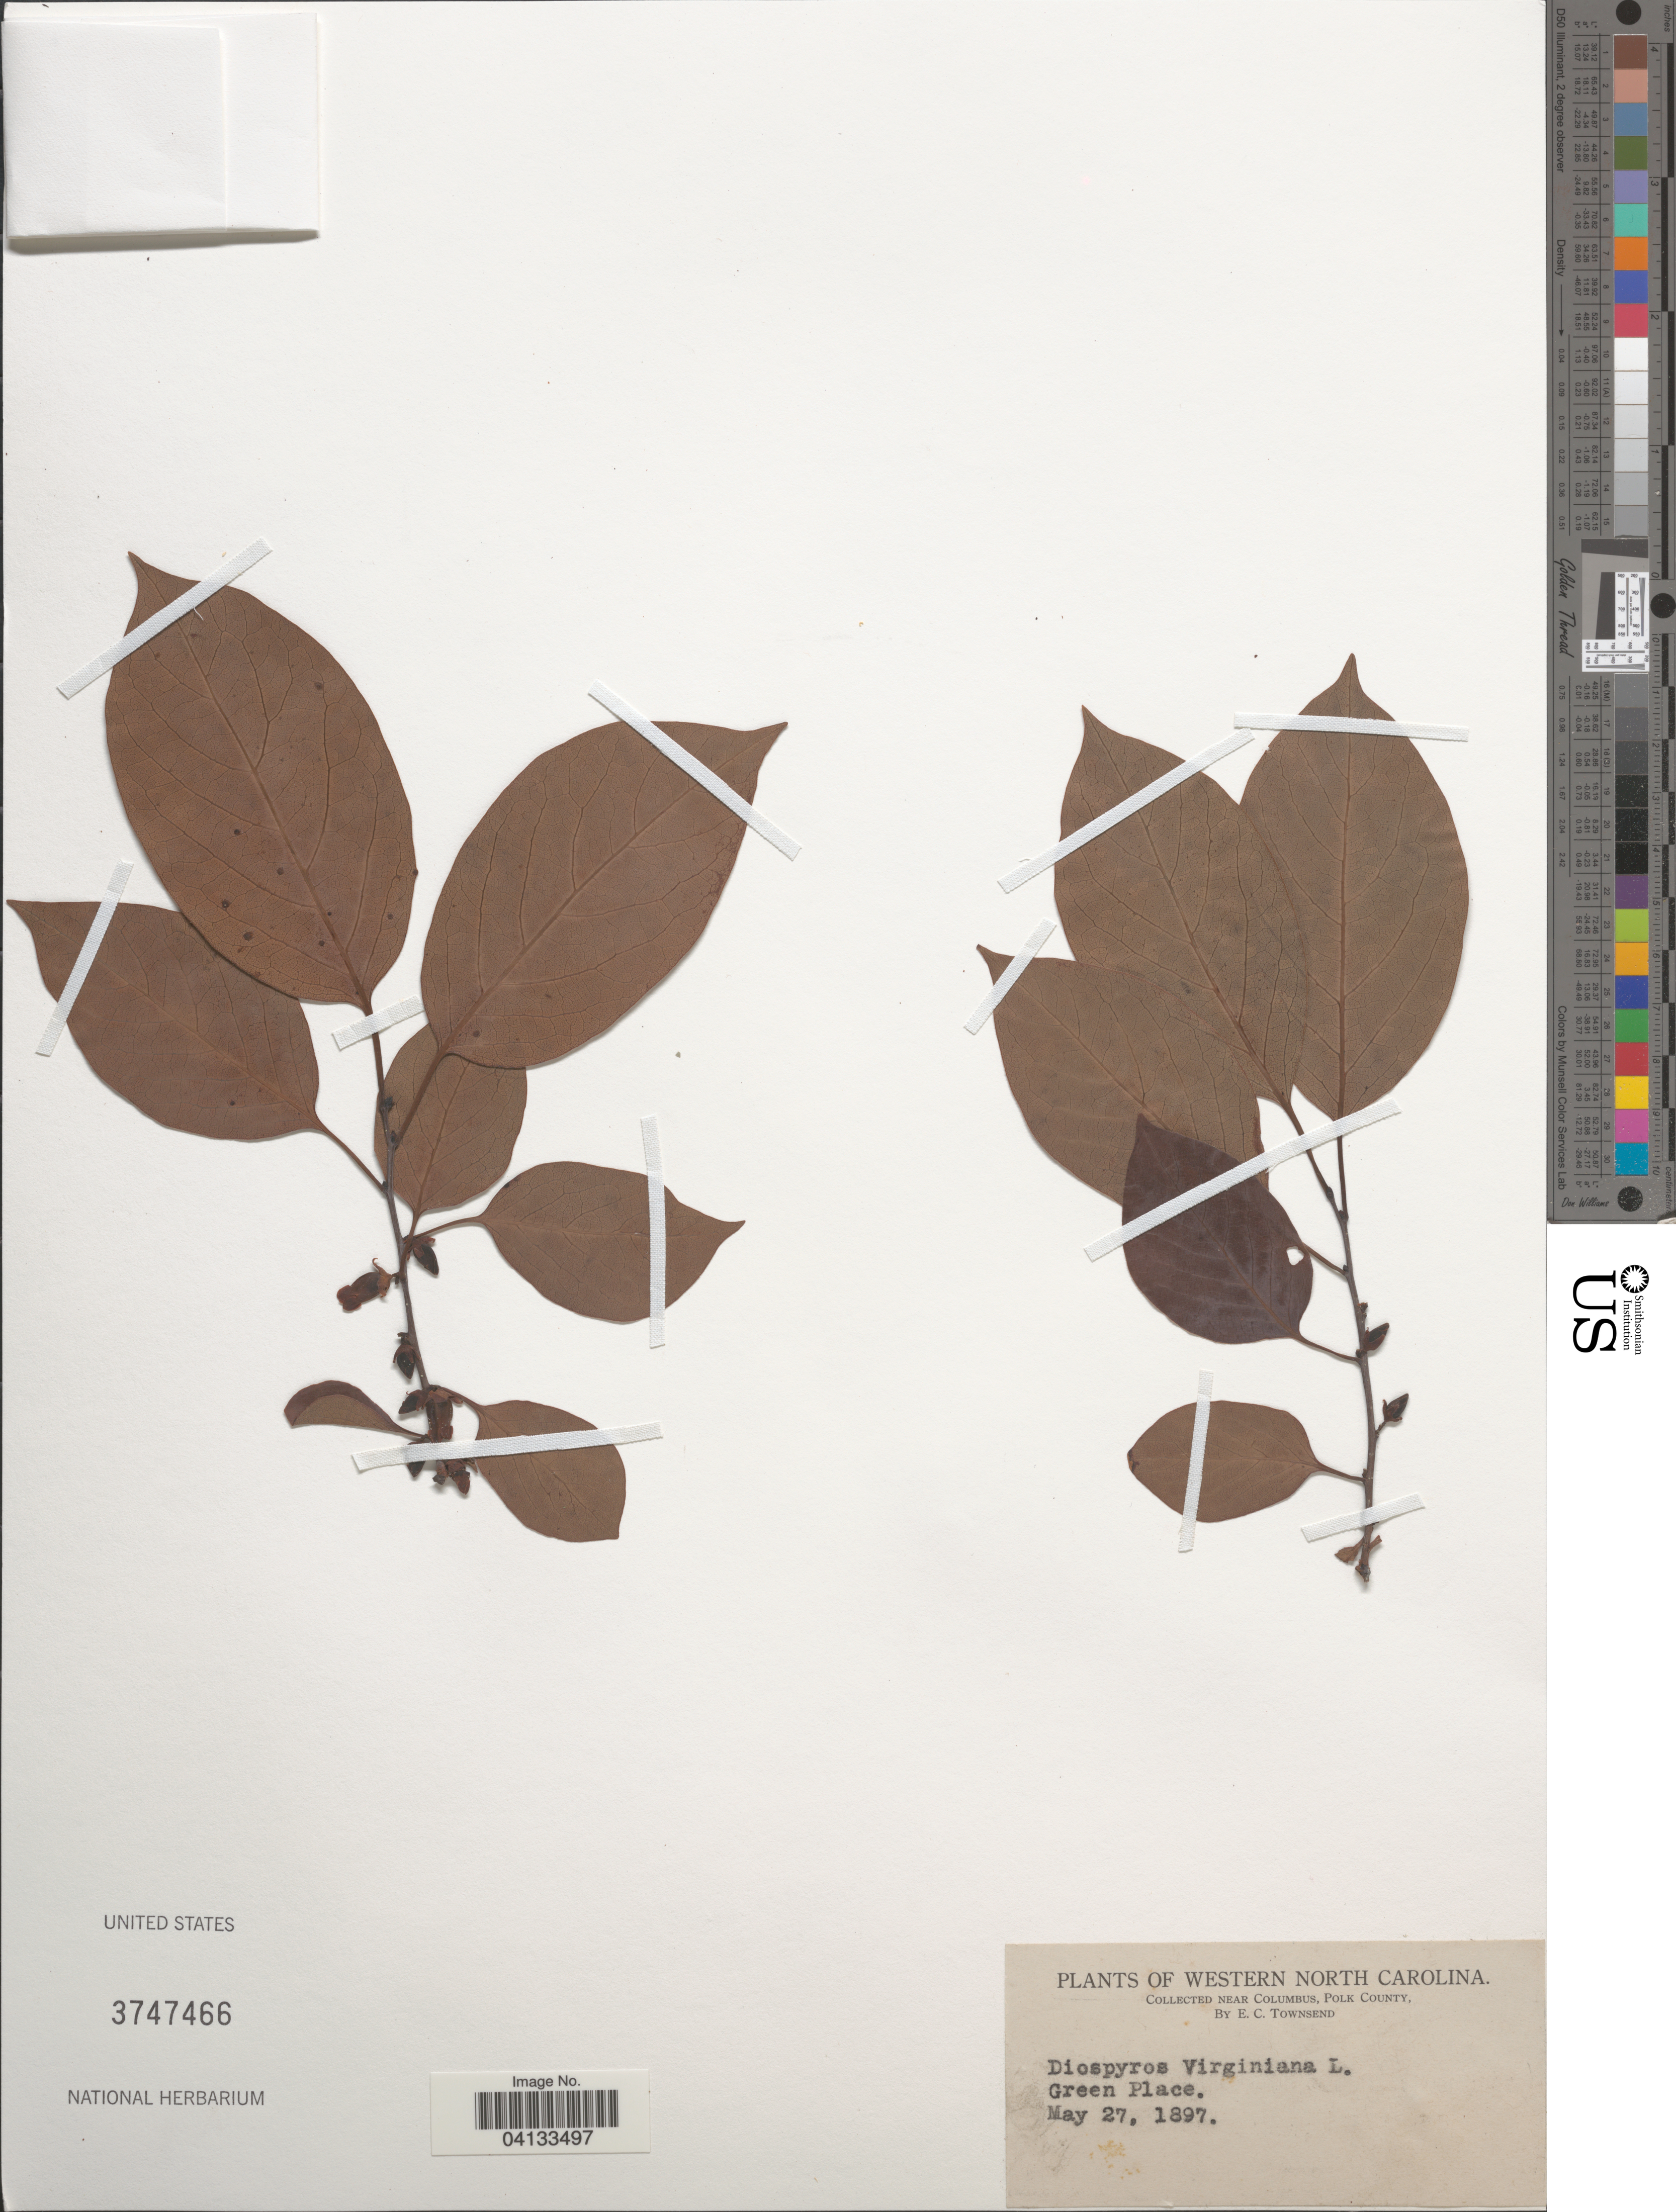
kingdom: Plantae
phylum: Tracheophyta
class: Magnoliopsida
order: Ericales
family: Ebenaceae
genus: Diospyros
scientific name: Diospyros virginiana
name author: L.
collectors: E. C. Townsend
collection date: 1897-05-27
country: United States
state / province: North Carolina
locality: Western North Carolina. Near Columbus, Polk County. Green Place.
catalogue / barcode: US 3747466